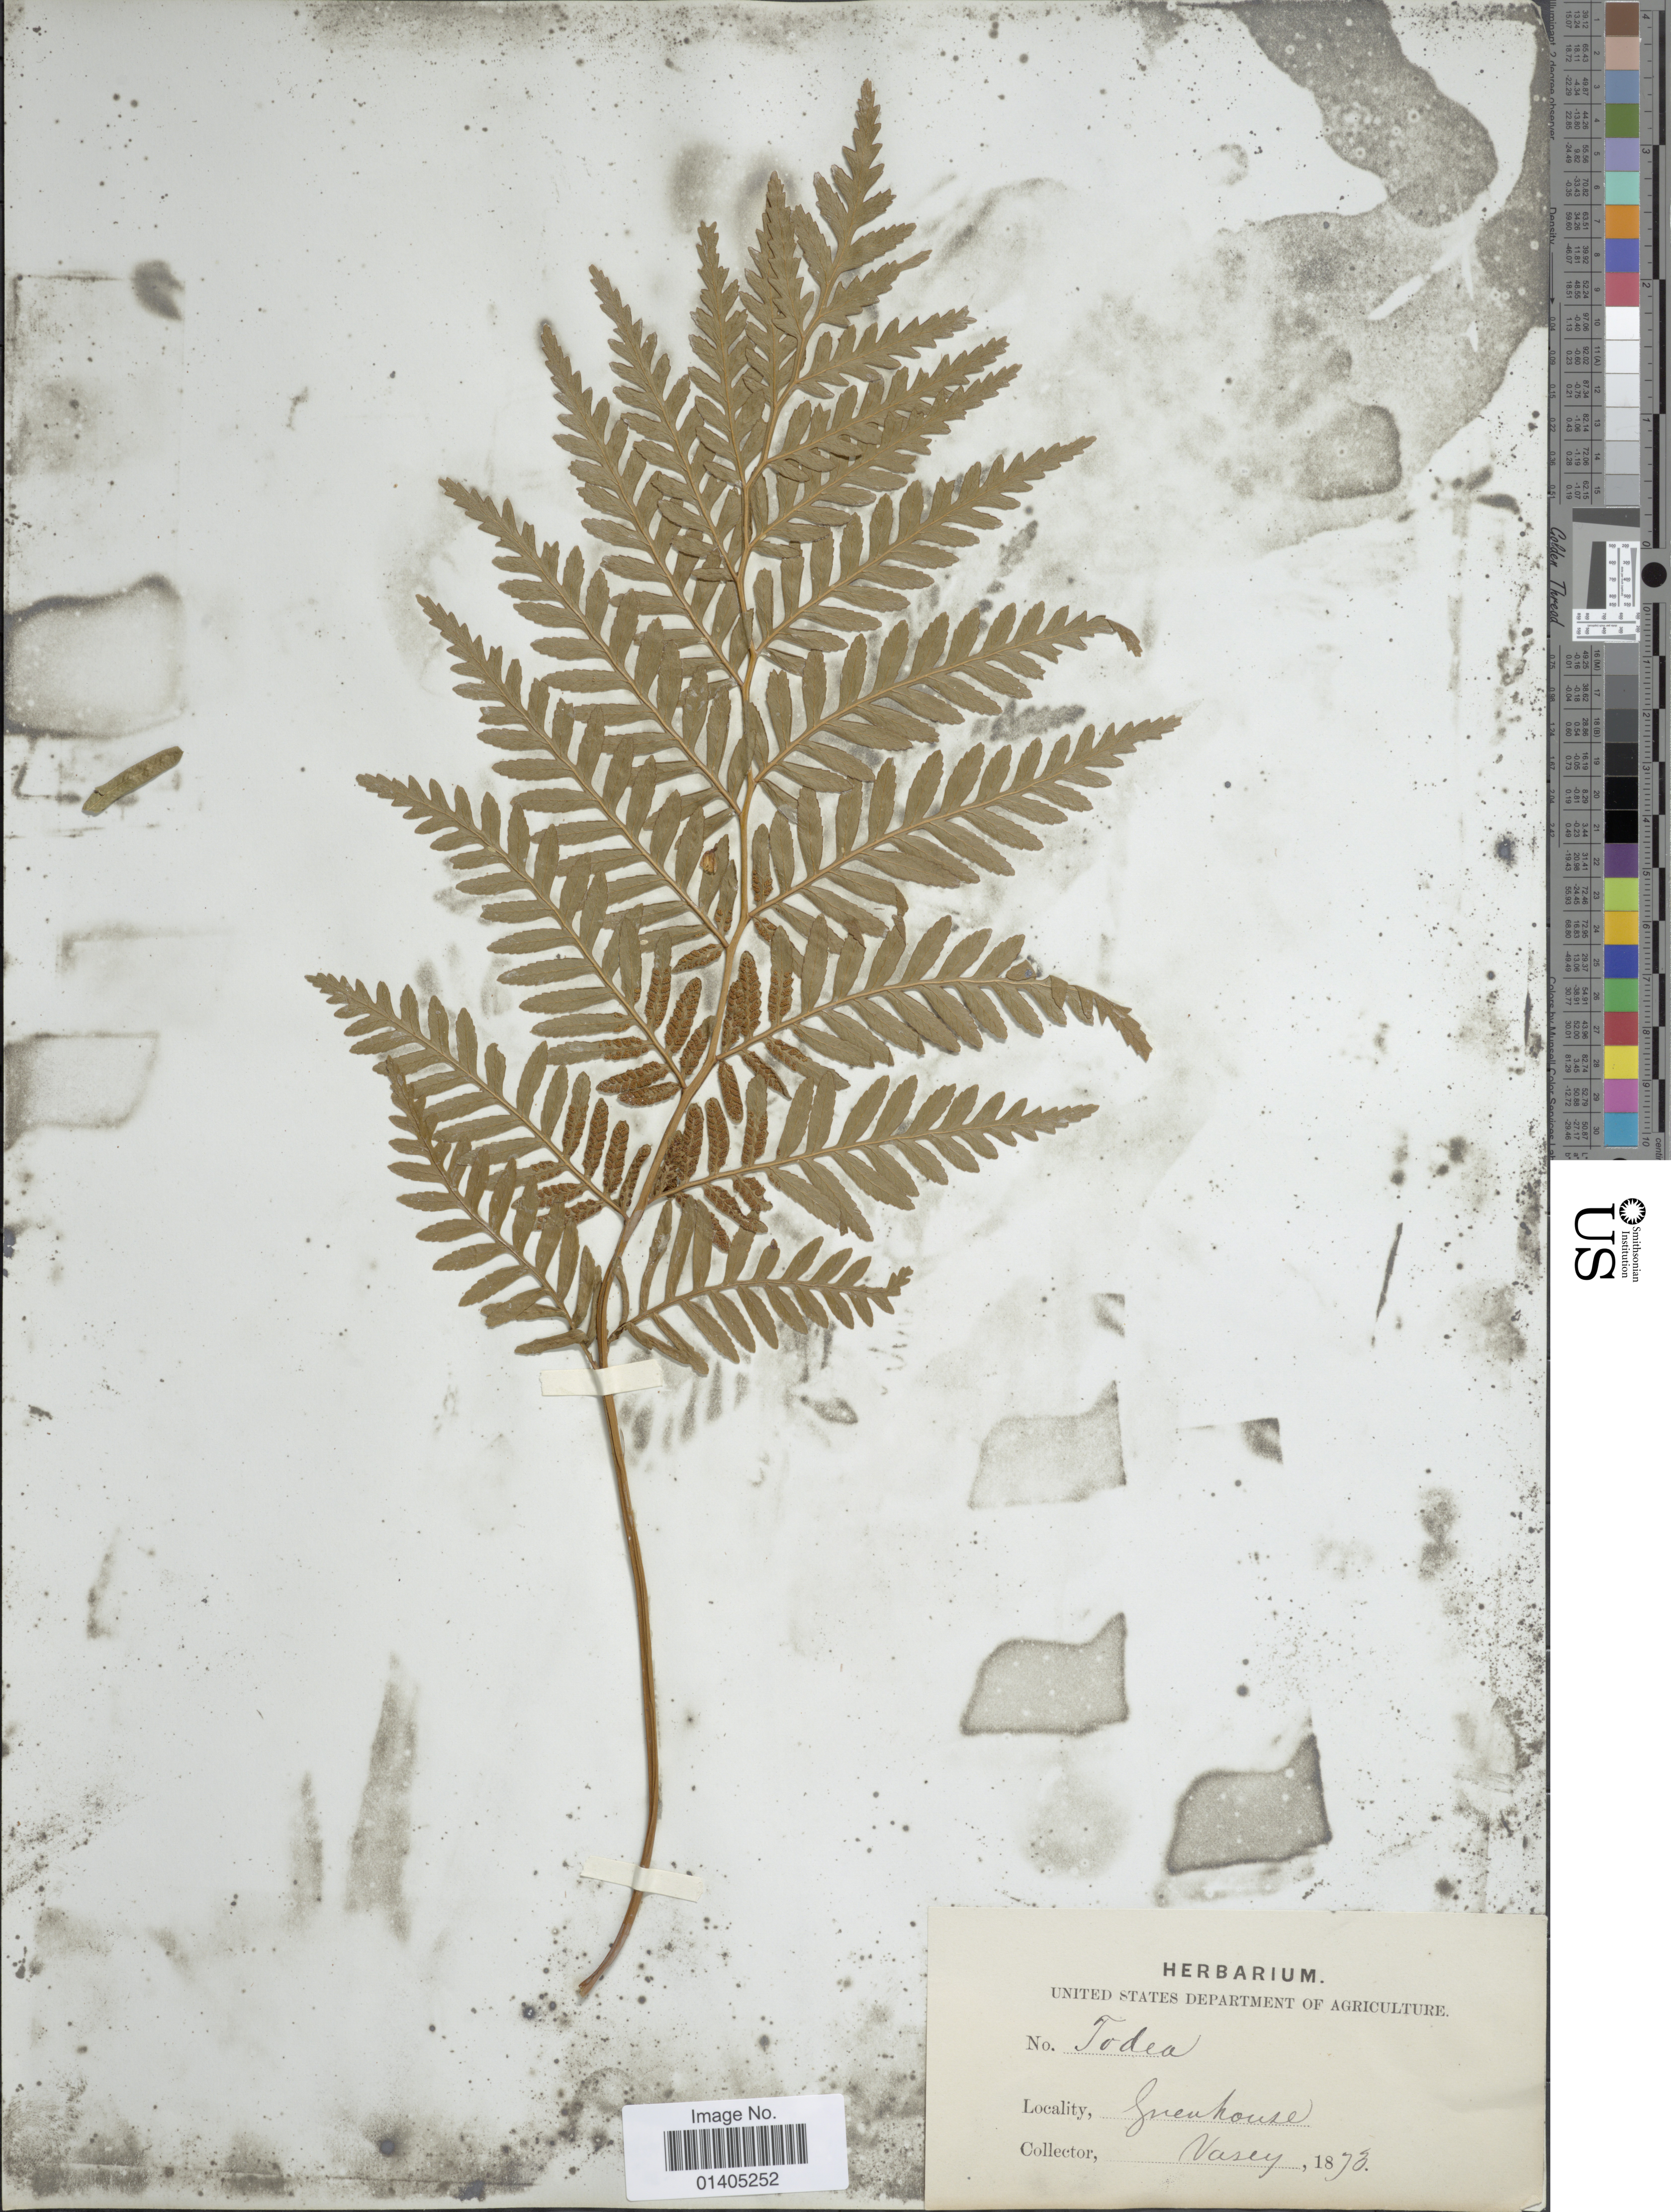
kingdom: Plantae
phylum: Tracheophyta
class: Polypodiopsida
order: Osmundales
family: Osmundaceae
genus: Todea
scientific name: Todea barbara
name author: T. Moore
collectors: Vasey, --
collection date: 1873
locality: Grenhouse